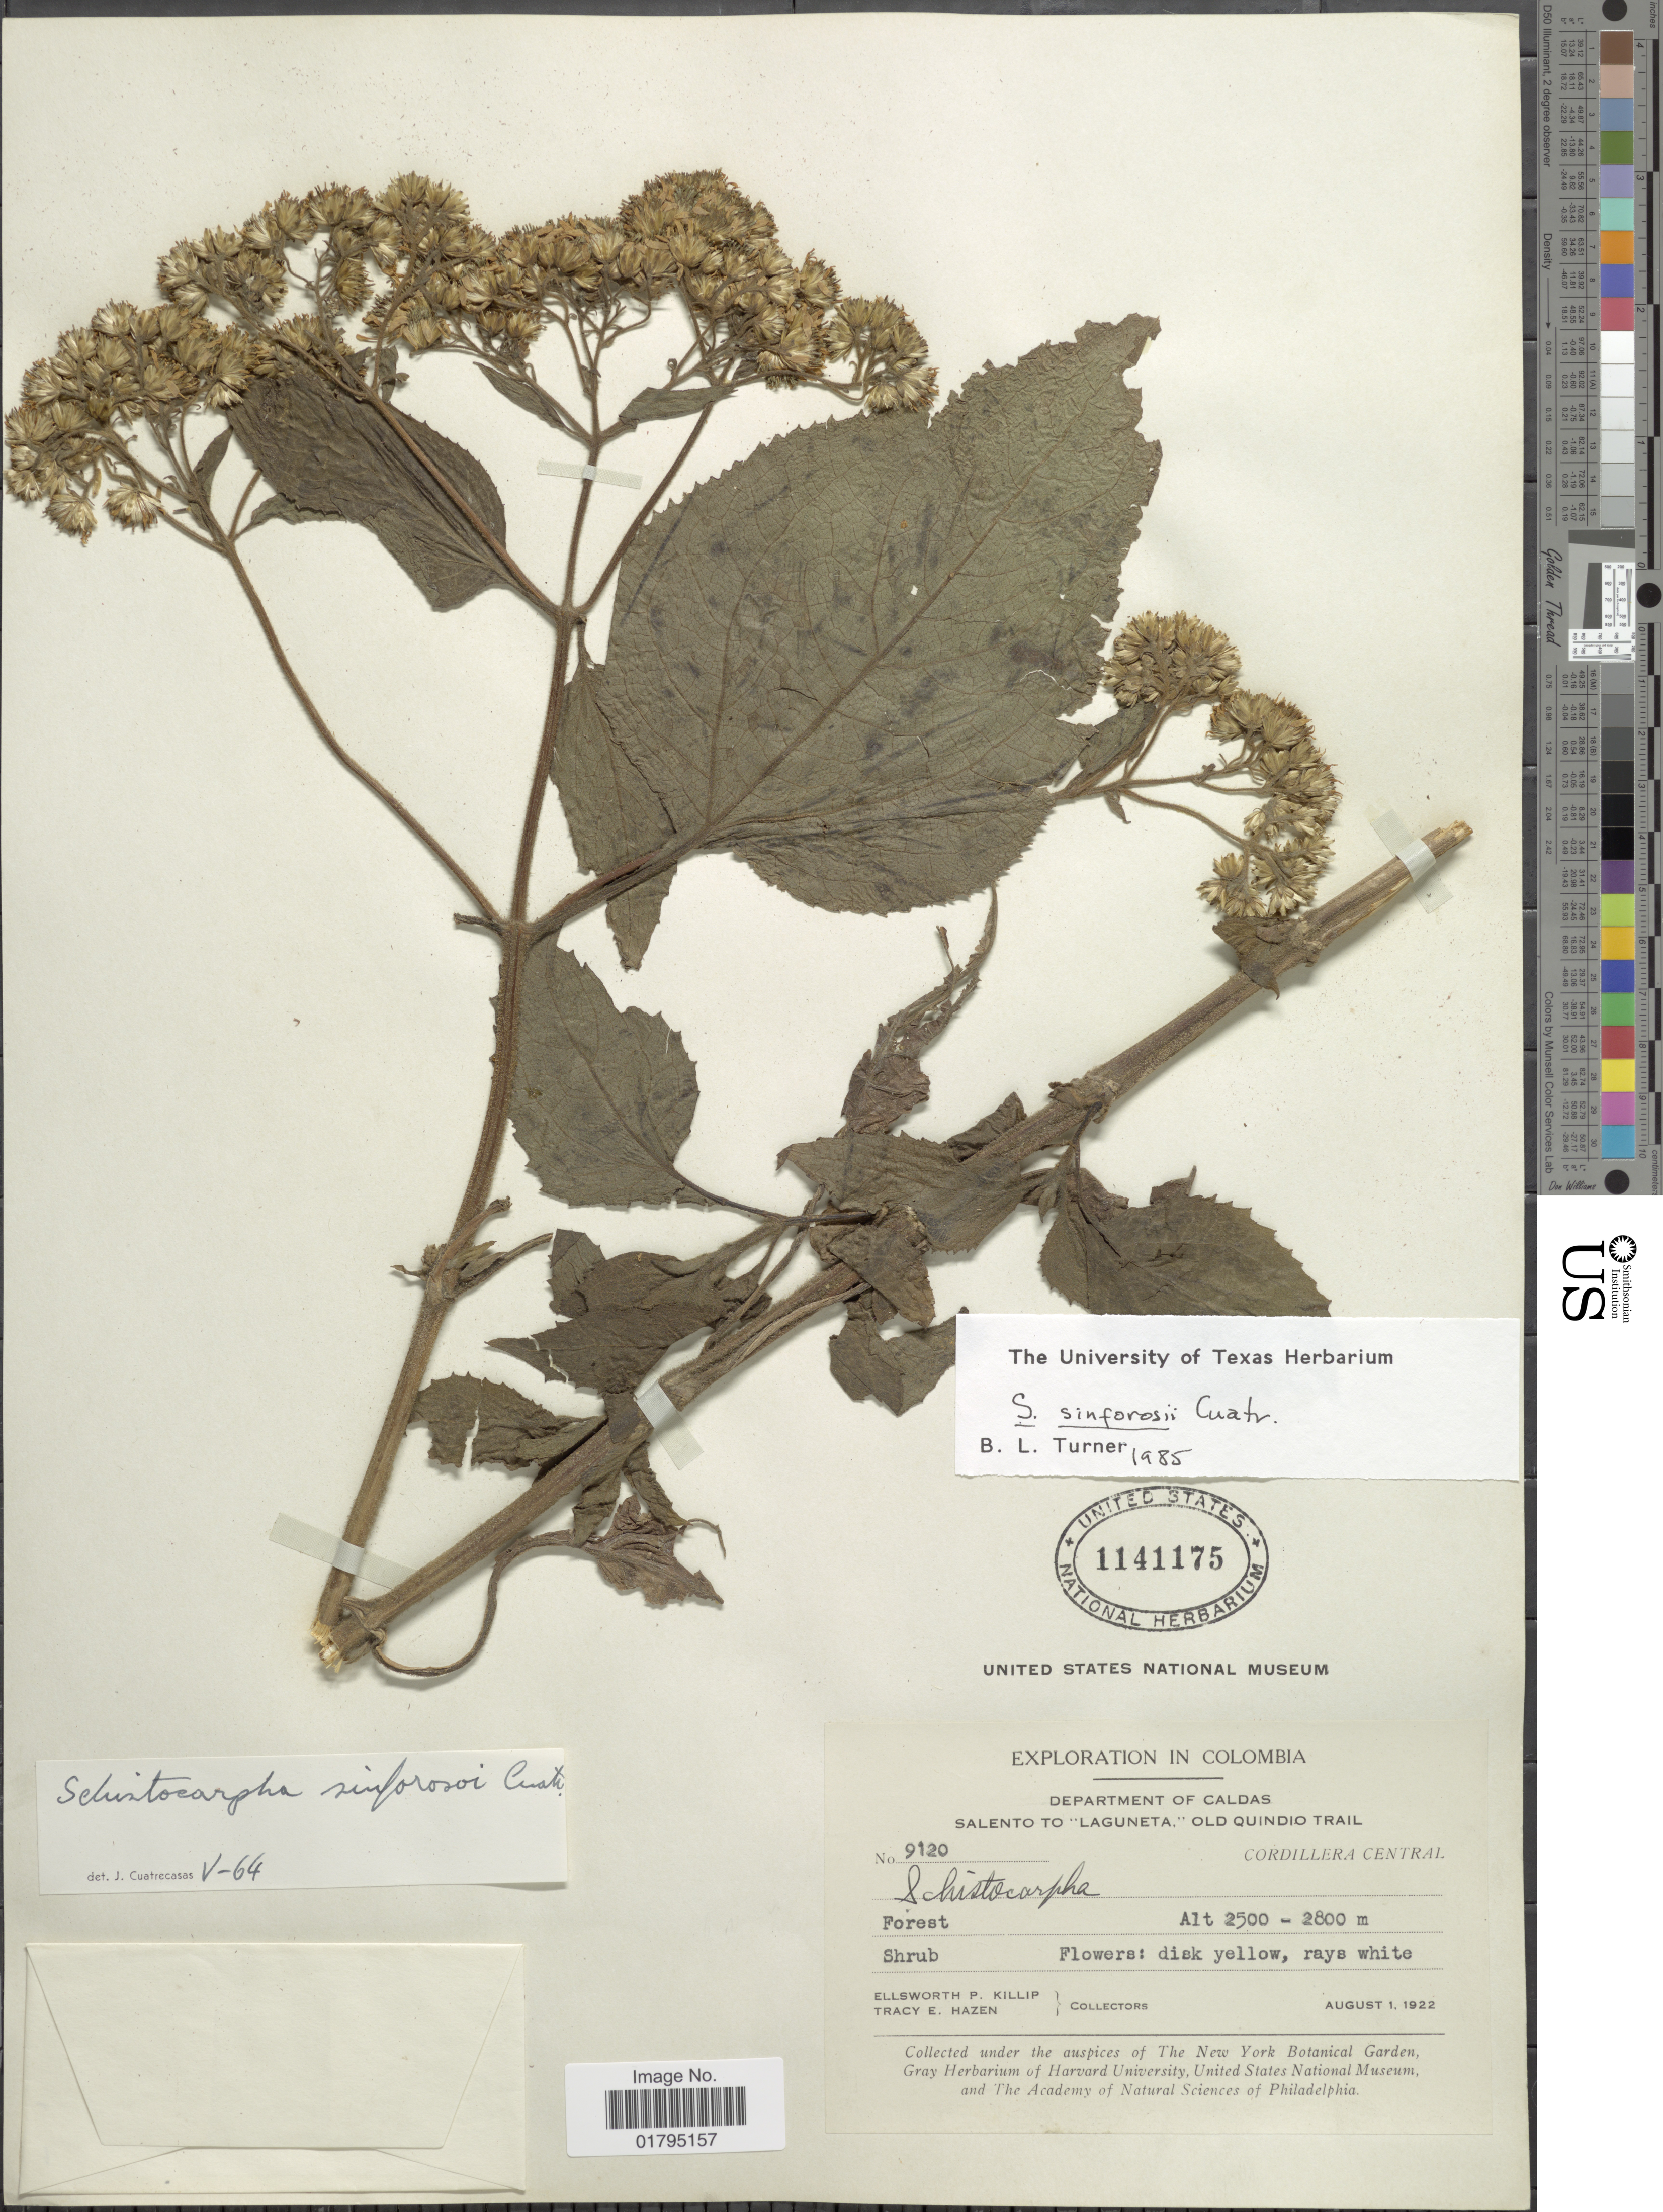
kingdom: Plantae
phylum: Tracheophyta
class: Magnoliopsida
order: Asterales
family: Asteraceae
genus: Schistocarpha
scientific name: Schistocarpha sinforosii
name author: Cuatrec.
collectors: E. P. Killip & T. E. Hazen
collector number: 9120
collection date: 1922-08-01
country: Colombia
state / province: Caldas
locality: Department of Caldas, Salento to "Laguneta. "Old Quindio Trail, Cordillera Central.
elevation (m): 2500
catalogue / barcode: US 1141175